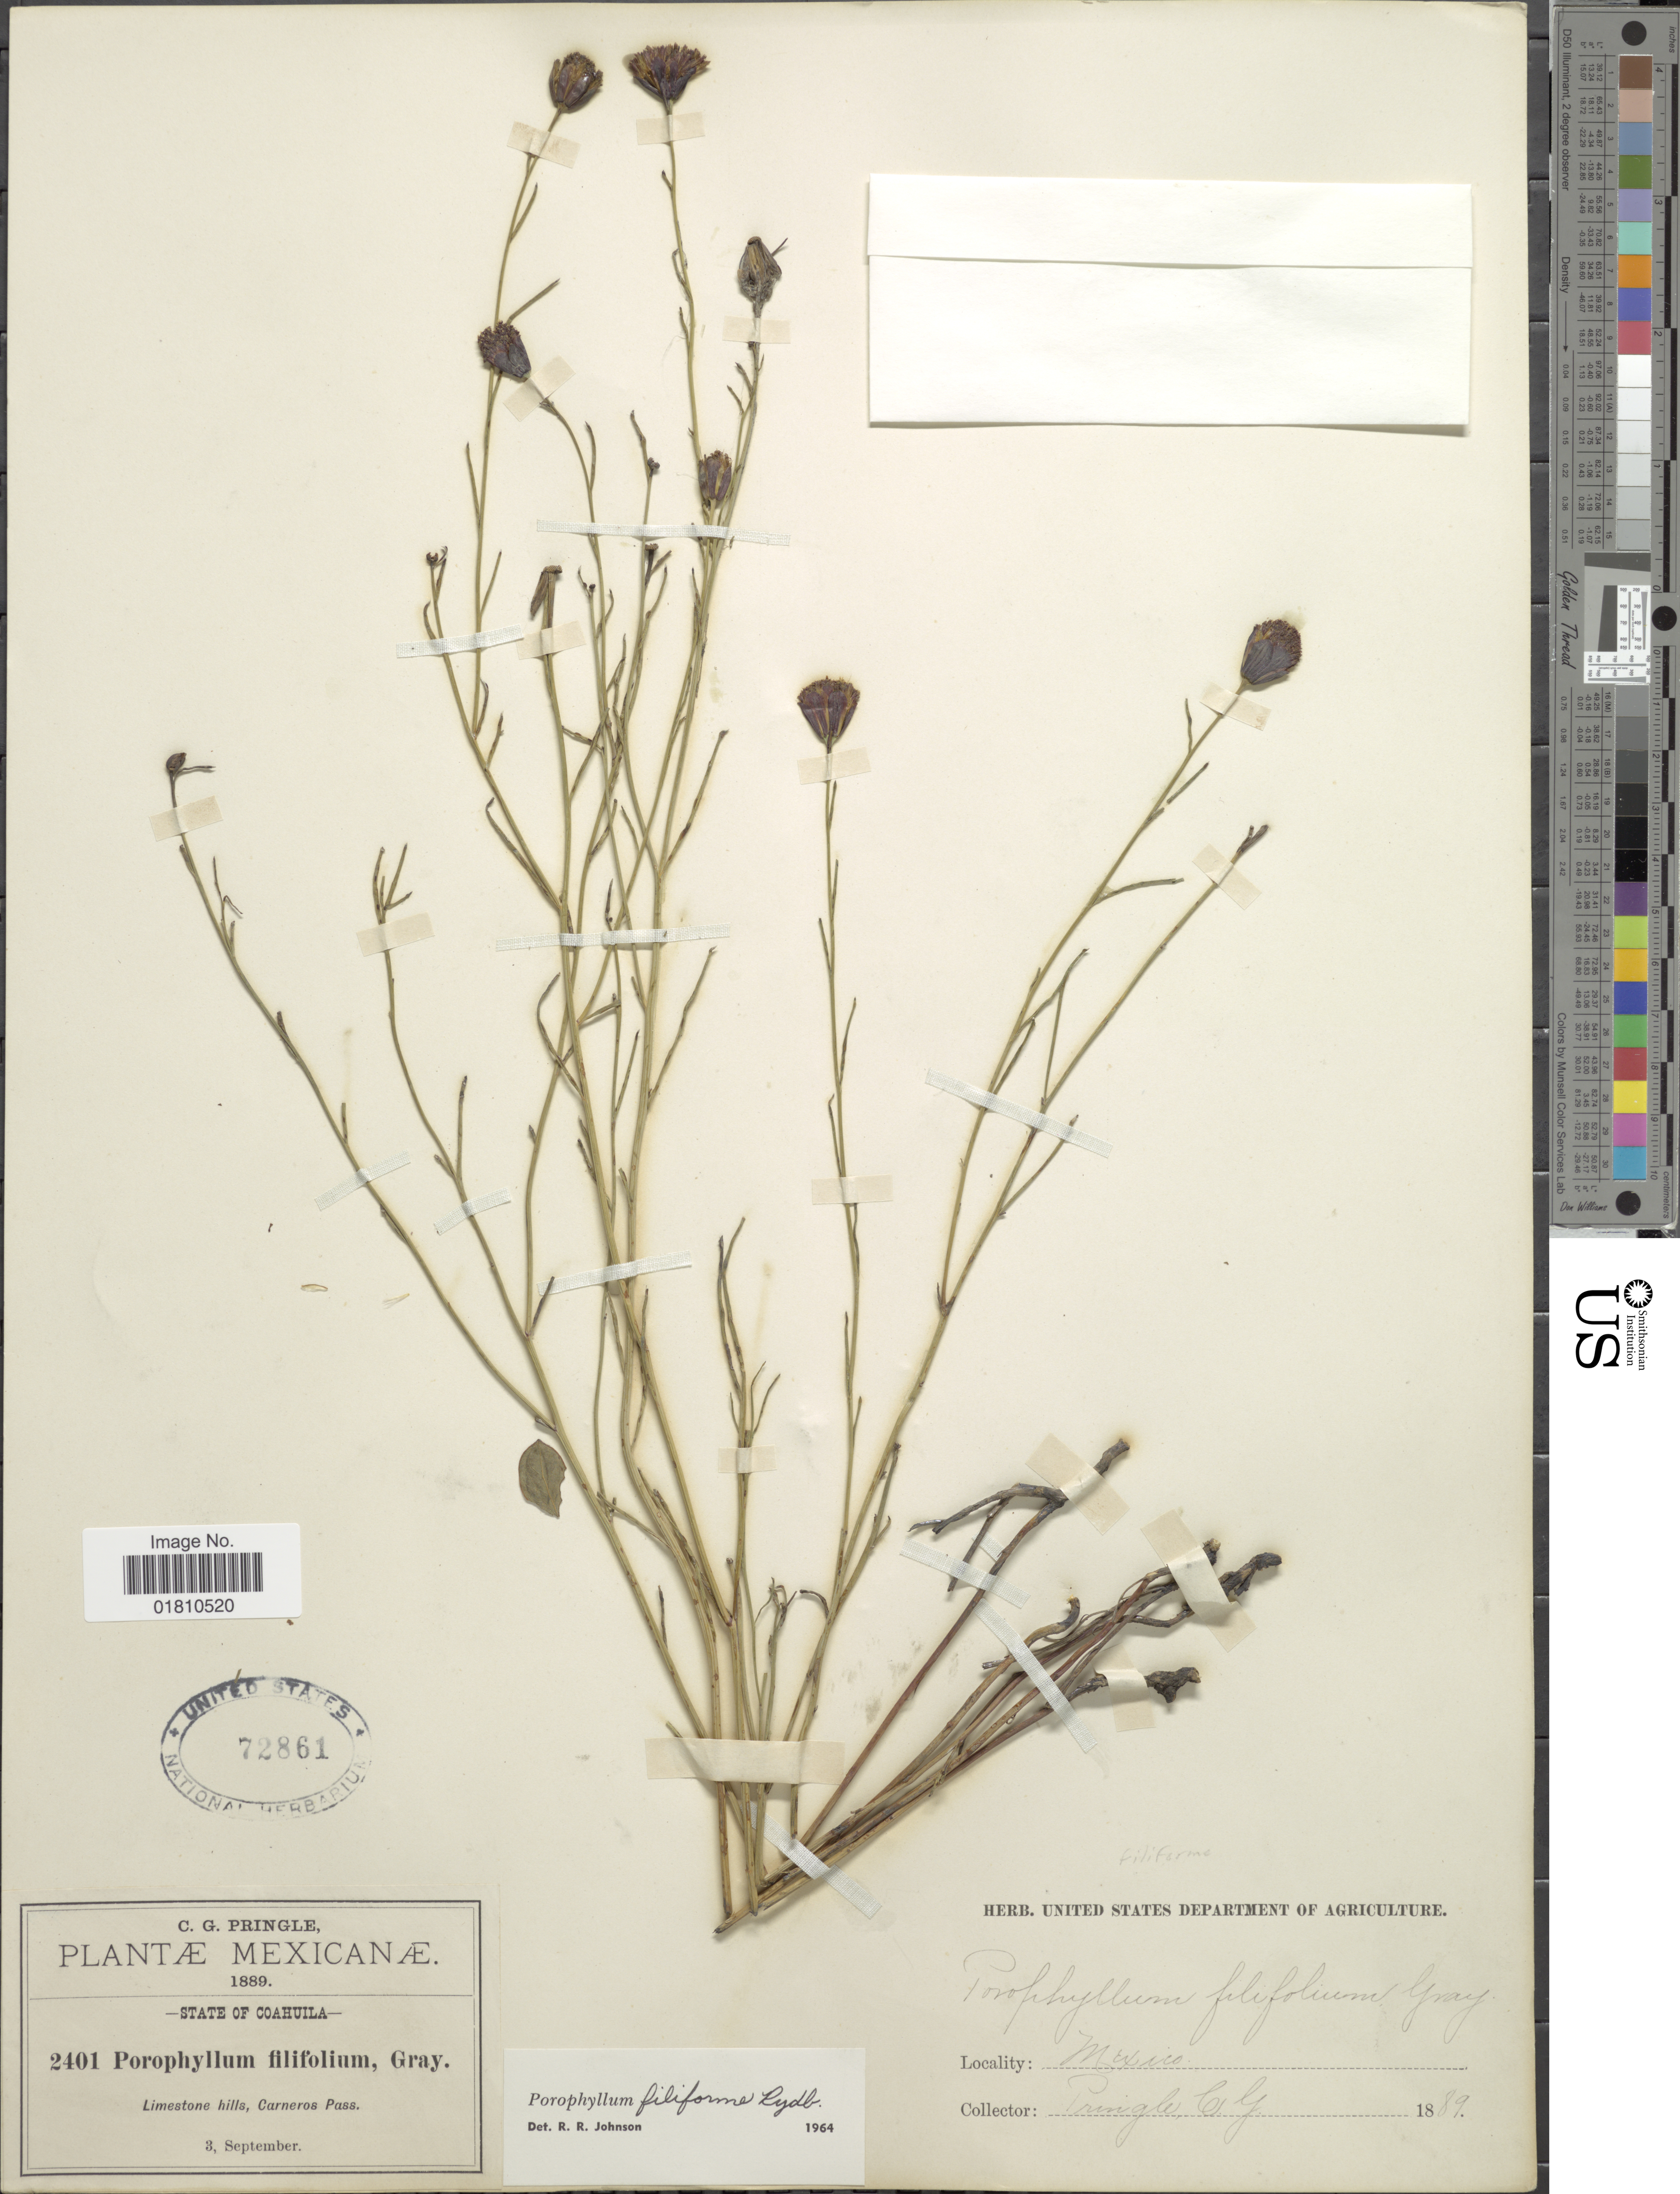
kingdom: Plantae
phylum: Tracheophyta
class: Magnoliopsida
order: Asterales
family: Asteraceae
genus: Porophyllum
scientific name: Porophyllum filifolium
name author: A. Gray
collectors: C. G. Pringle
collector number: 2401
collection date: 1889-09-03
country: Mexico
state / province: Coahuila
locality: Limestone hills, Carneros Pass.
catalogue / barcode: US 72861